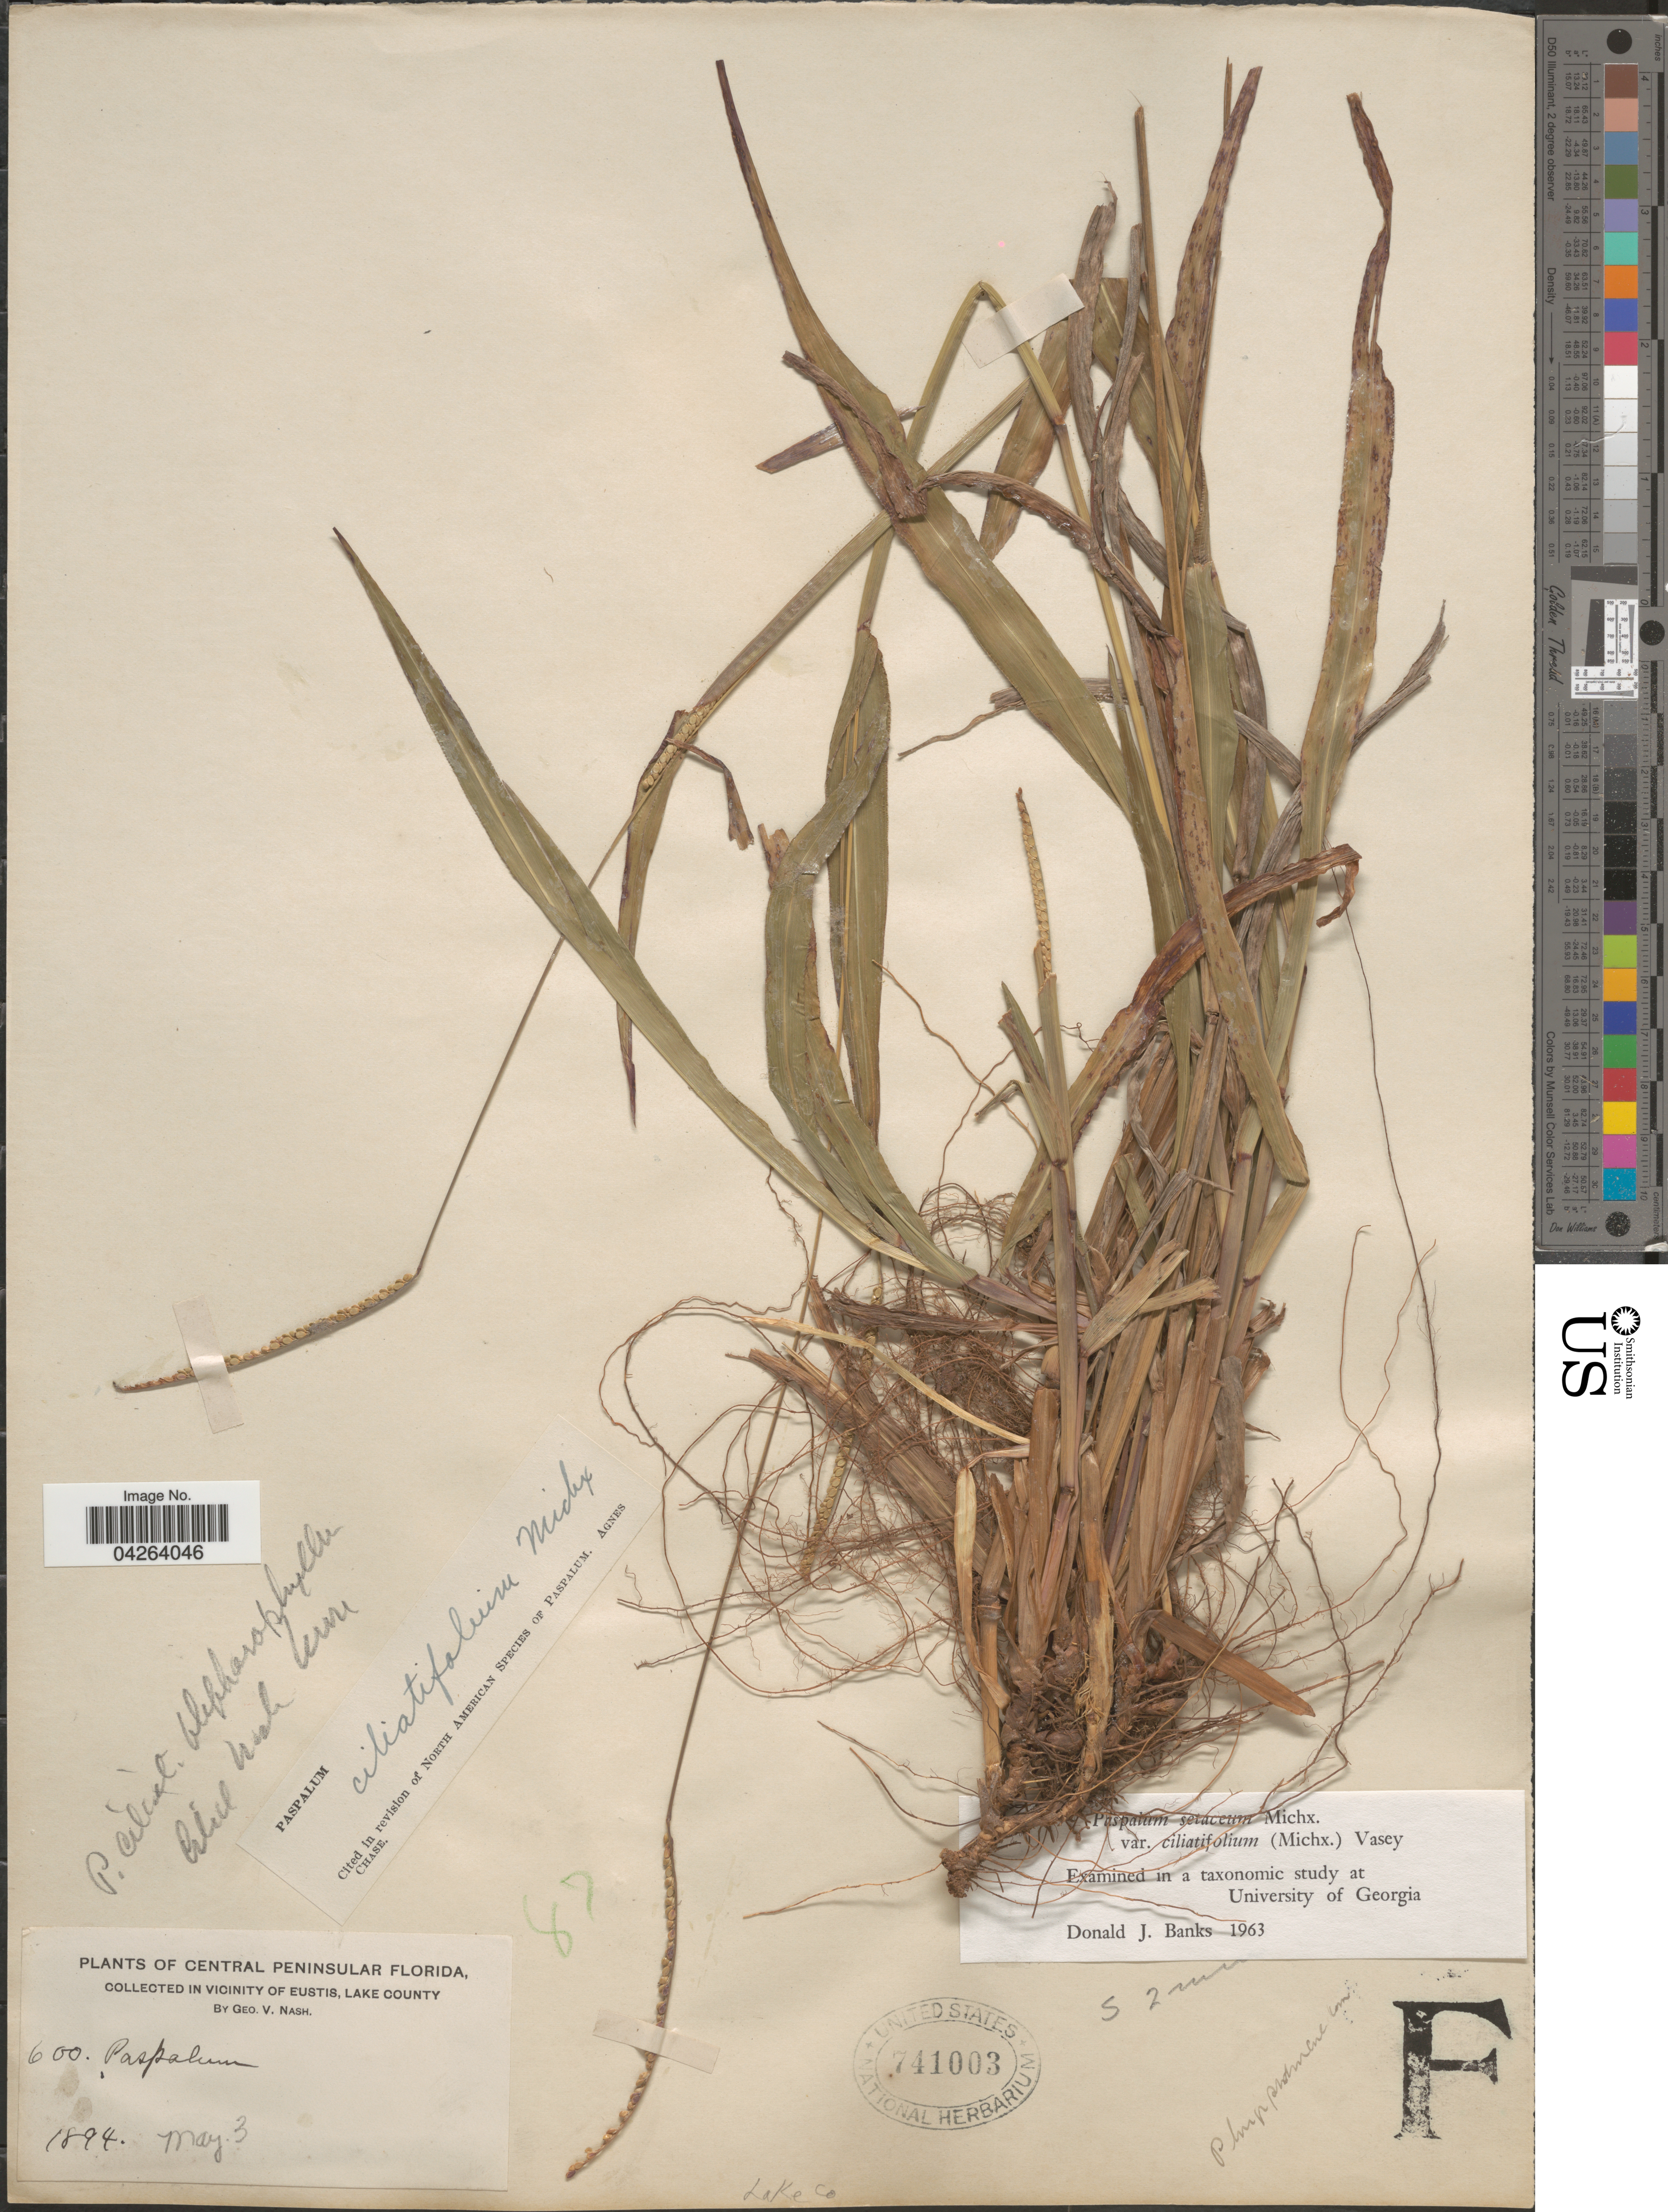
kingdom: Plantae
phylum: Tracheophyta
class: Liliopsida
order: Poales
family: Poaceae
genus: Paspalum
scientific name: Paspalum setaceum var. ciliatifolium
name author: (Michx.) Vasey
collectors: G. V. Nash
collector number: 600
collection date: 1894-05-03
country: United States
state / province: Florida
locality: Central Peninsular Florida. In vicinity of Eustis, Lake County.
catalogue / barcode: US 741003